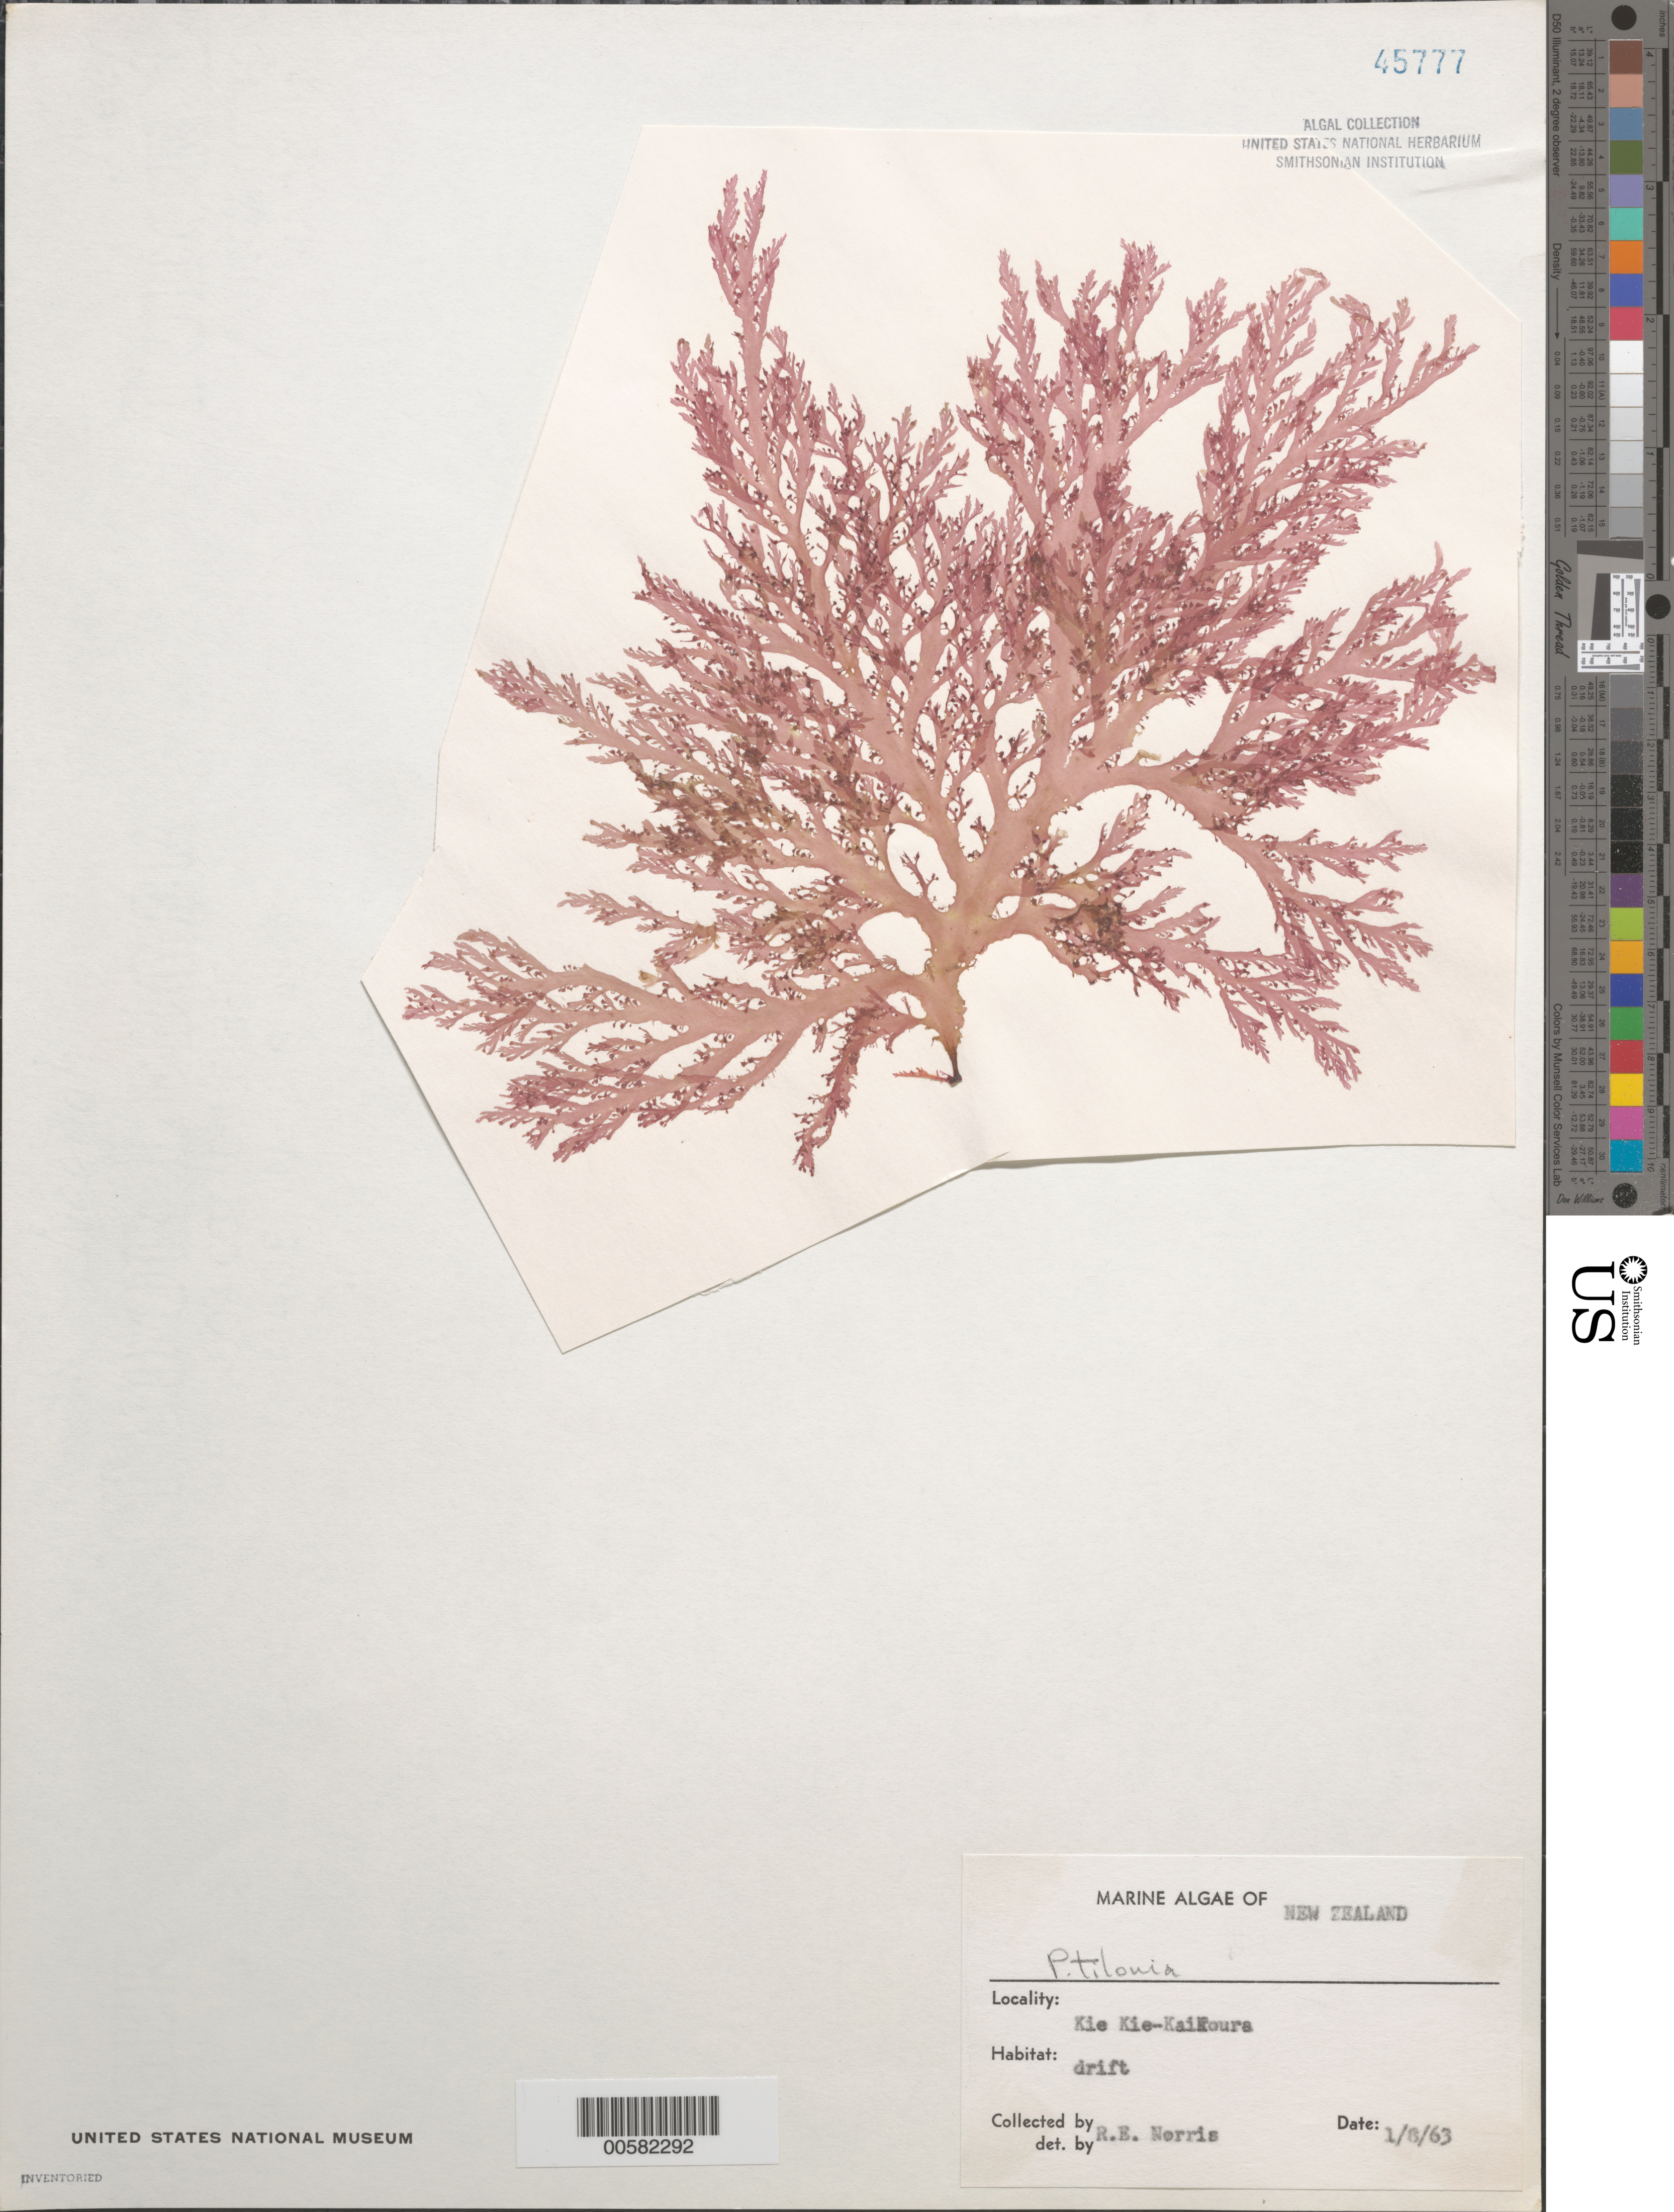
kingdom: Plantae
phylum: Rhodophyta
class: Florideophyceae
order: Bonnemaisoniales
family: Bonnemaisoniaceae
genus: Ptilonia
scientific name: Ptilonia sp.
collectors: R. E. Norris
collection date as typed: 08 Jan 1963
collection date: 1963-01-08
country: New Zealand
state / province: Canterbury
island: South Island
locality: Kie Kie-Kaikoura Coast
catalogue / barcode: US 45777